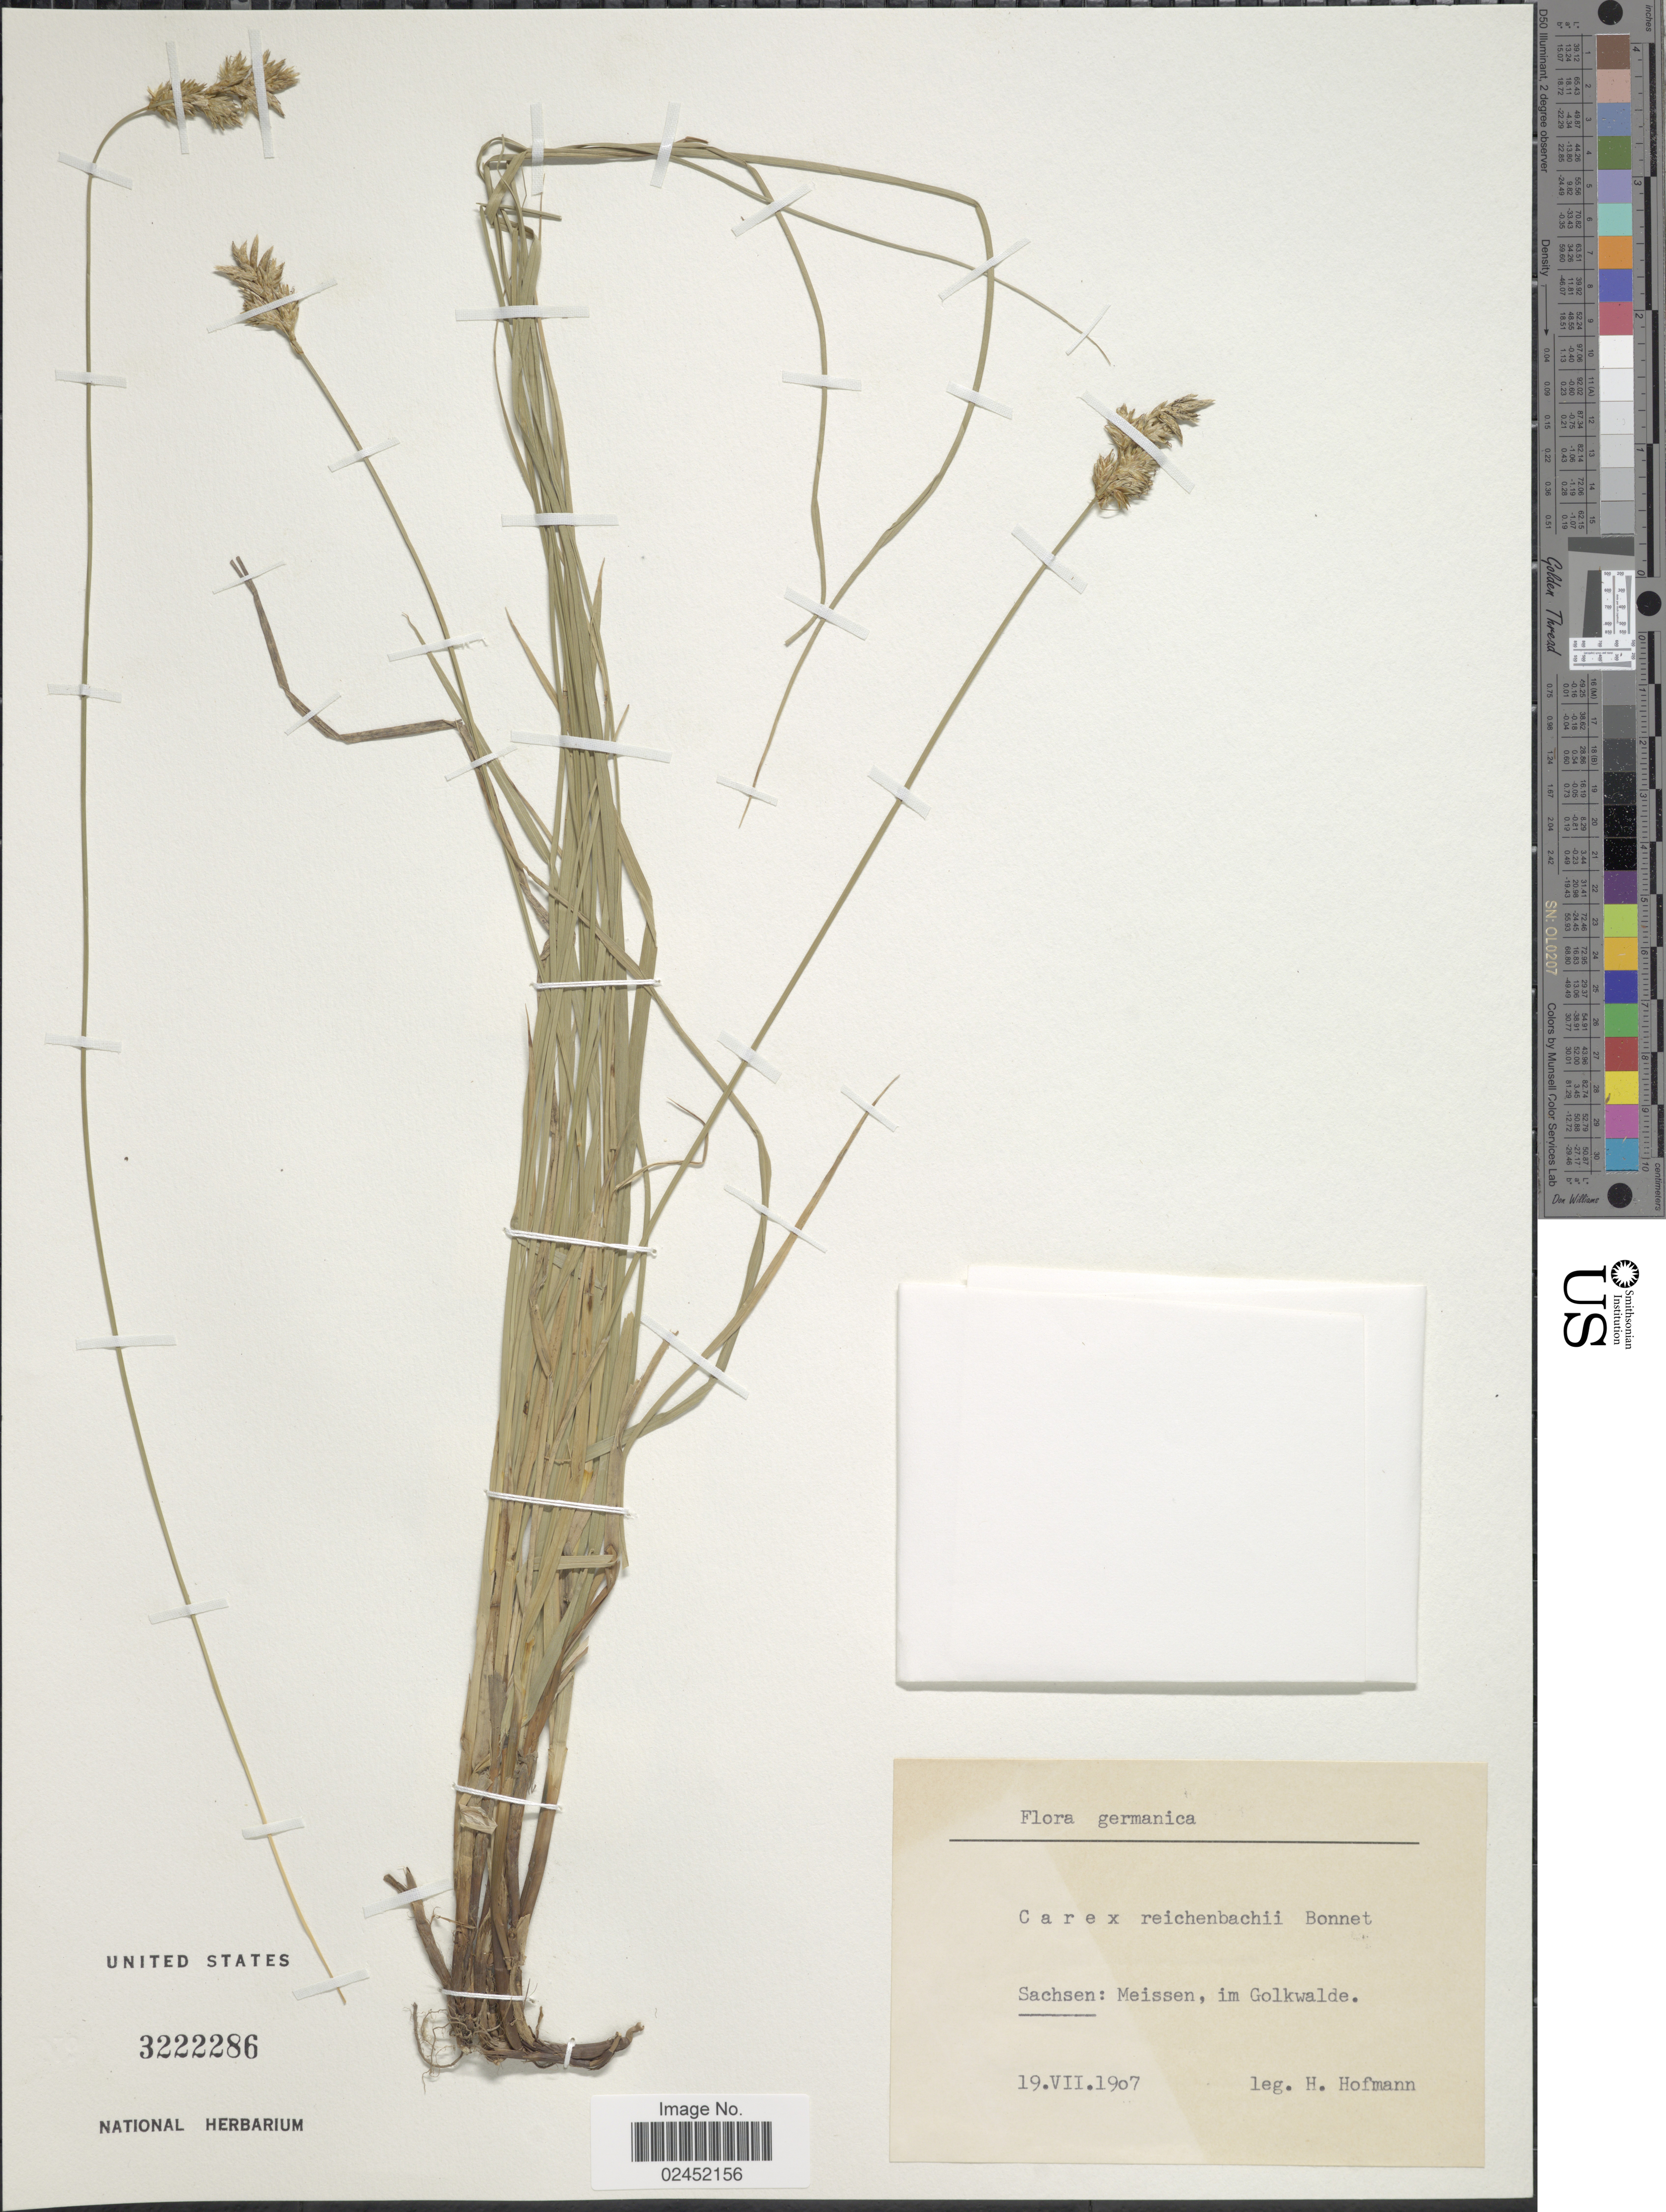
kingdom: Plantae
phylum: Tracheophyta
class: Liliopsida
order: Poales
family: Cyperaceae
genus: Carex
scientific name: Carex pseudobrizoides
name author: Clavaud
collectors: H. Hofmann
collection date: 1907-07-19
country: Germany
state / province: Sachsen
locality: Sachsen: Meissen, im Golkwalde.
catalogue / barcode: US 3222286